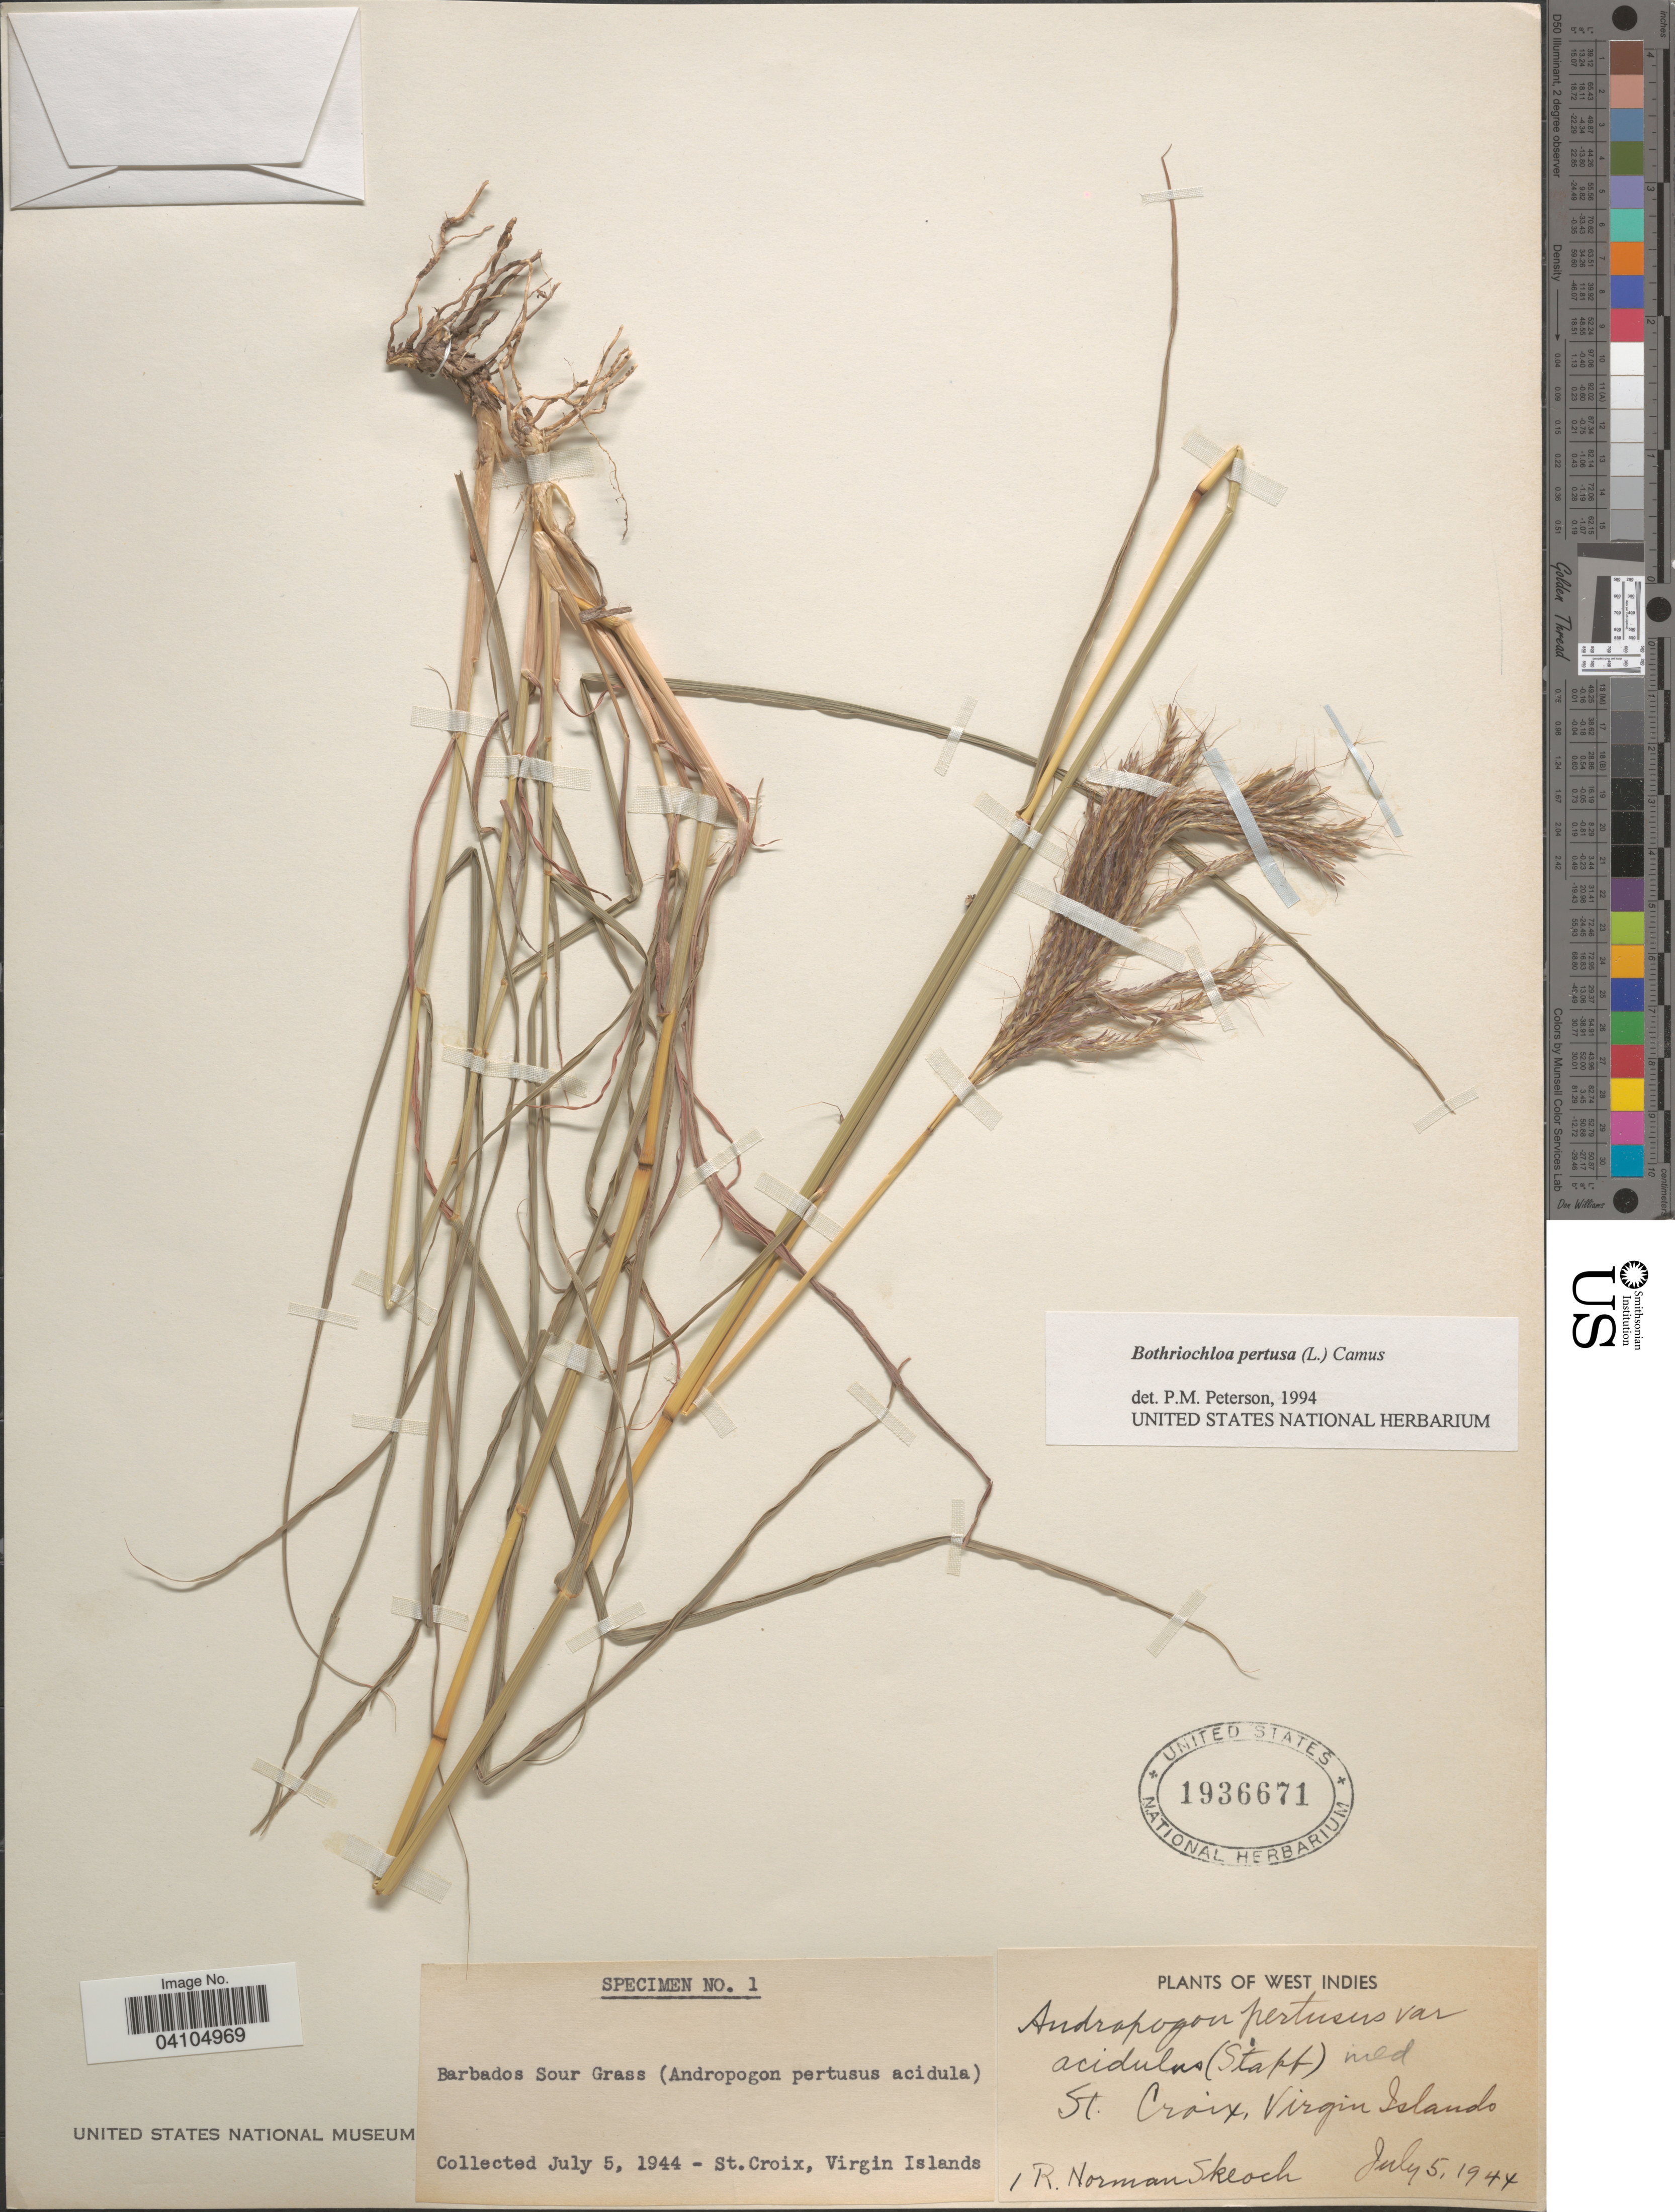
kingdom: Plantae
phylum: Tracheophyta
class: Liliopsida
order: Poales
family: Poaceae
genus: Bothriochloa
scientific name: Bothriochloa pertusa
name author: (L.) A. Camus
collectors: R. Skeoch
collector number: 1?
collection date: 1944-07-05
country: U.S. Virgin Islands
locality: St. Croix.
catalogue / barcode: US 1936671